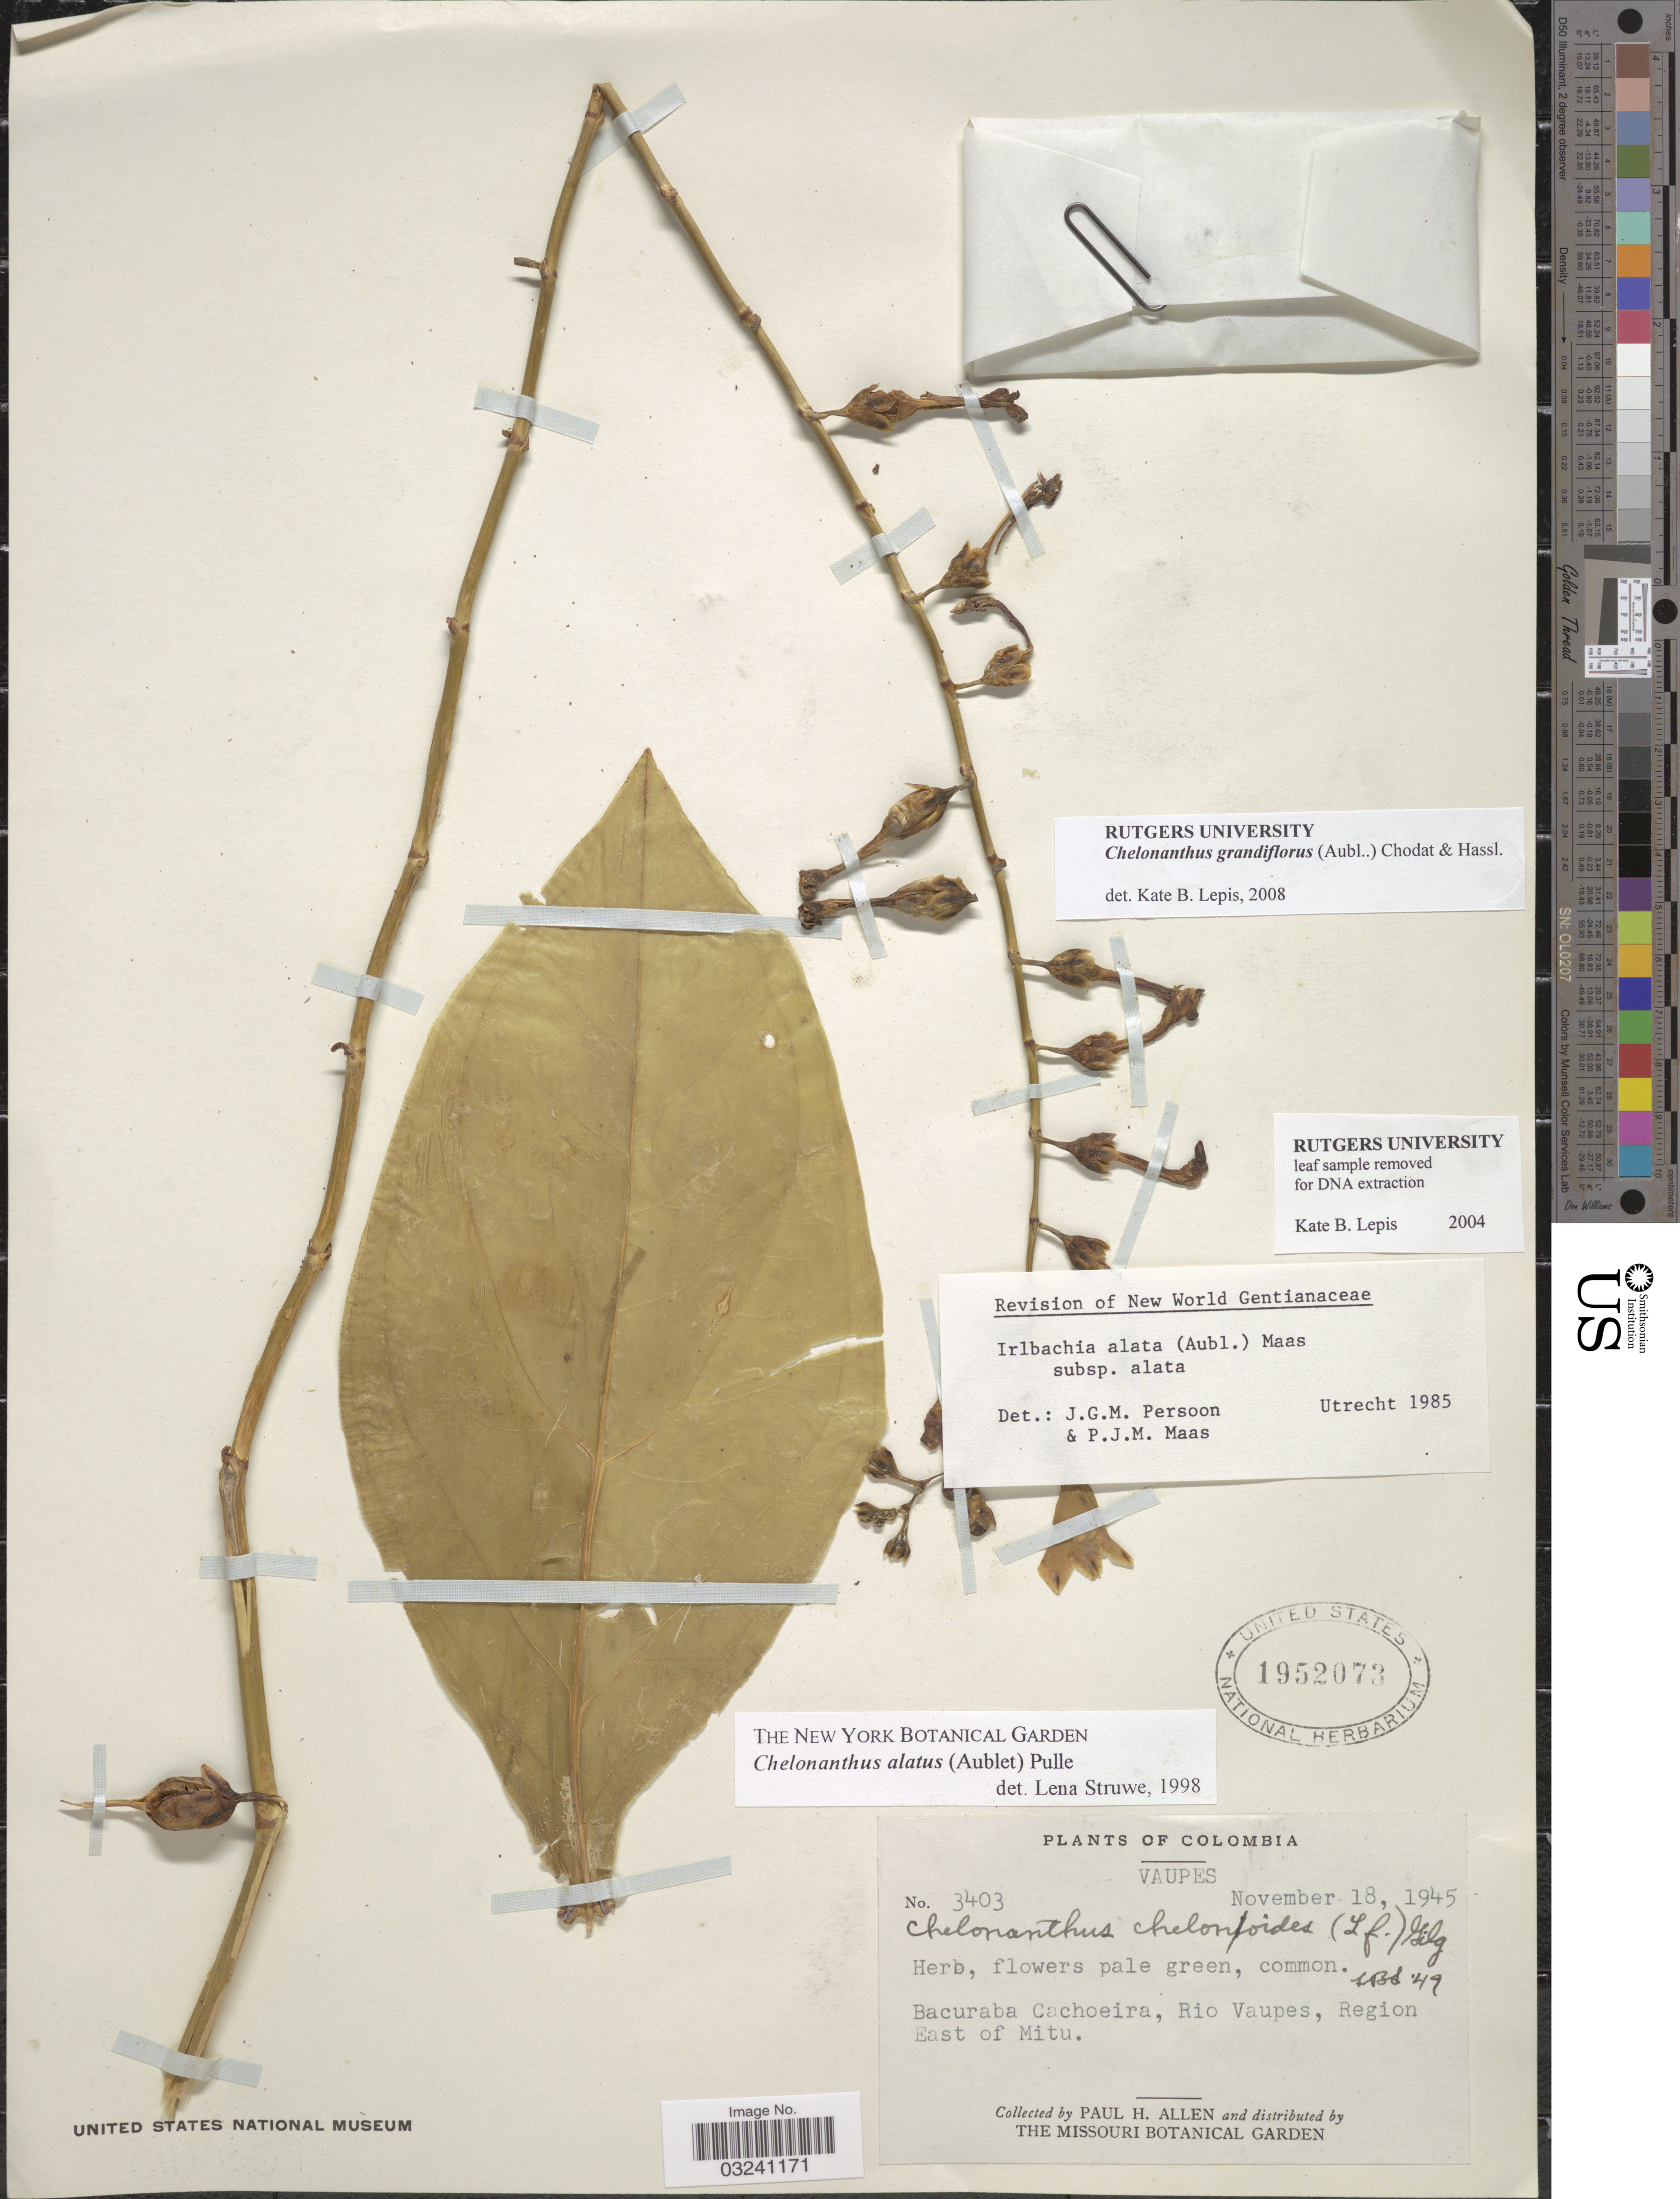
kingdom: Plantae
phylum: Tracheophyta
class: Magnoliopsida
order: Gentianales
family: Gentianaceae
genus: Chelonanthus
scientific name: Chelonanthus grandiflorus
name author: (Aubl.) Chodat & Hassl.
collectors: P. H. Allen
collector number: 3403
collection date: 1945-11-18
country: Colombia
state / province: Vaupés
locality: Bacuraba Cachoeira, Rio Vaupes, Region East of Mitu.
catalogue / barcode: US 1952073